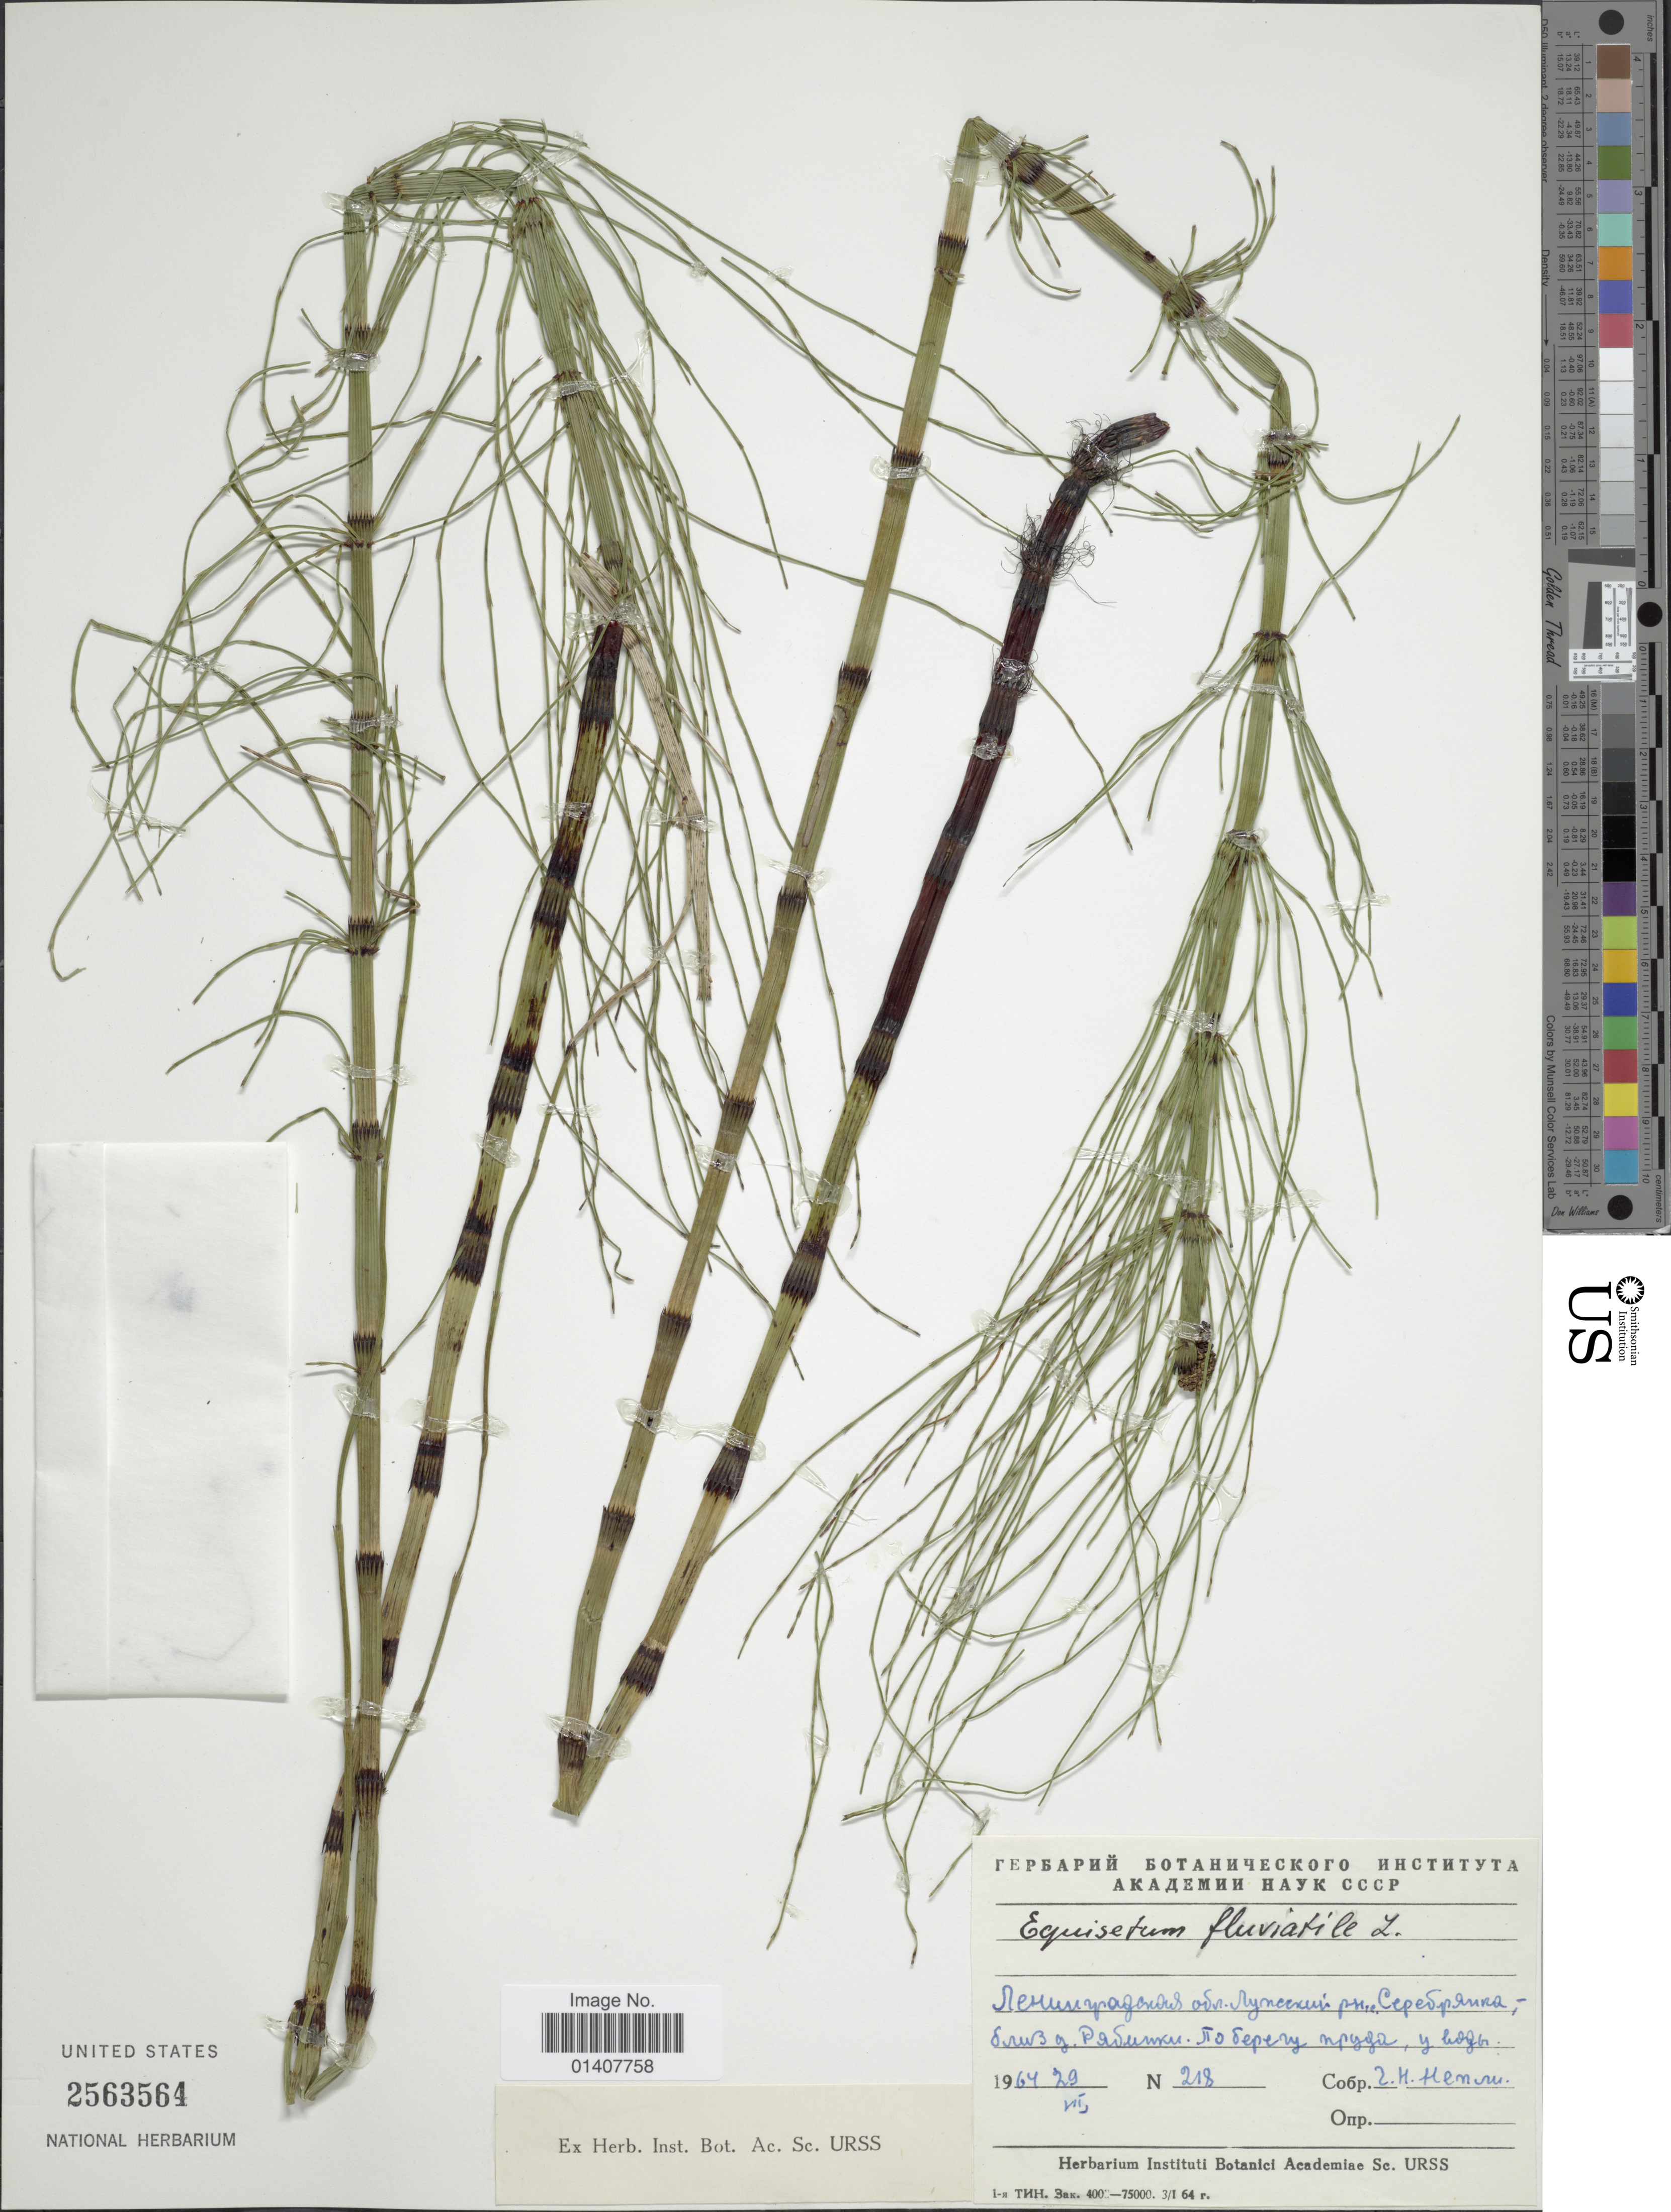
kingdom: Plantae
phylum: Tracheophyta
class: Polypodiopsida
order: Equisetales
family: Equisetaceae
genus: Equisetum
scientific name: Equisetum fluviatile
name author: L.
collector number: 218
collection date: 1964-07-29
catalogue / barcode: US 2563564